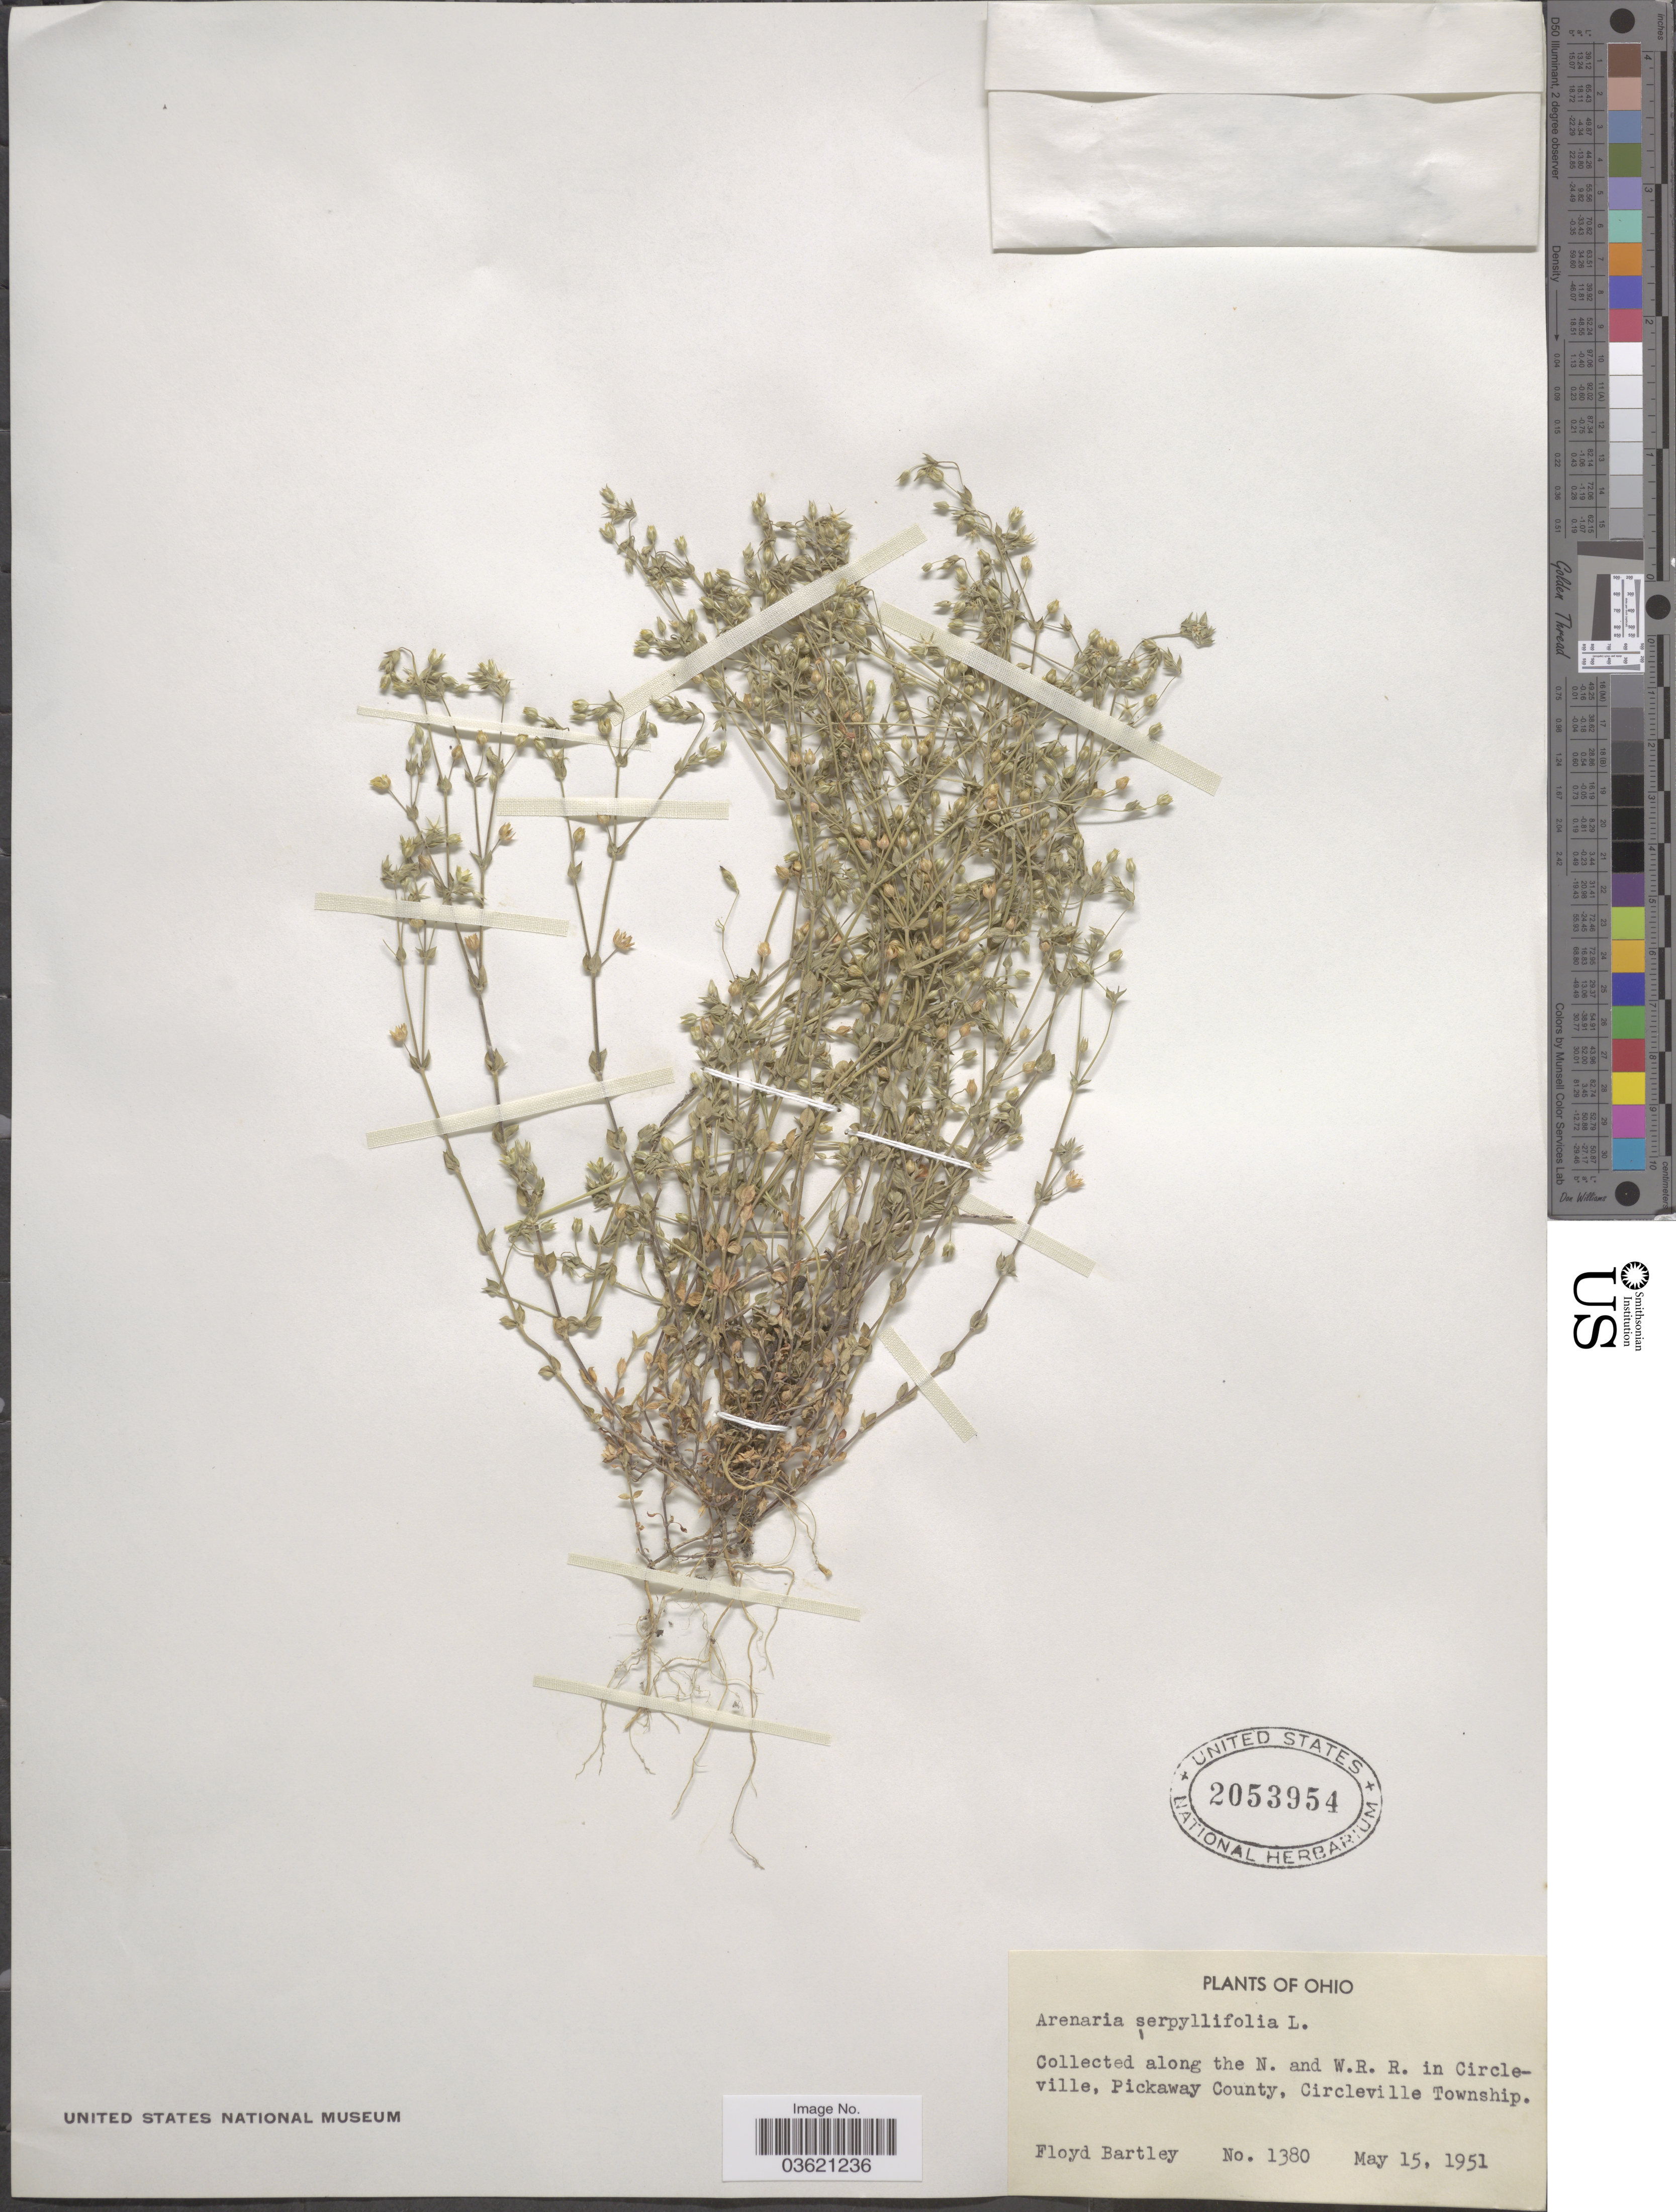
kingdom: Plantae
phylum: Tracheophyta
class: Magnoliopsida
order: Caryophyllales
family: Caryophyllaceae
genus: Arenaria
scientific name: Arenaria serpyllifolia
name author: L.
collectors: F. Bartley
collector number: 1380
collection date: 1951-05-15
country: United States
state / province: Ohio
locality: Along the N. and W.R.R. in Circleville, Pickaway County, Circleville Township.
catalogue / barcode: US 2053954